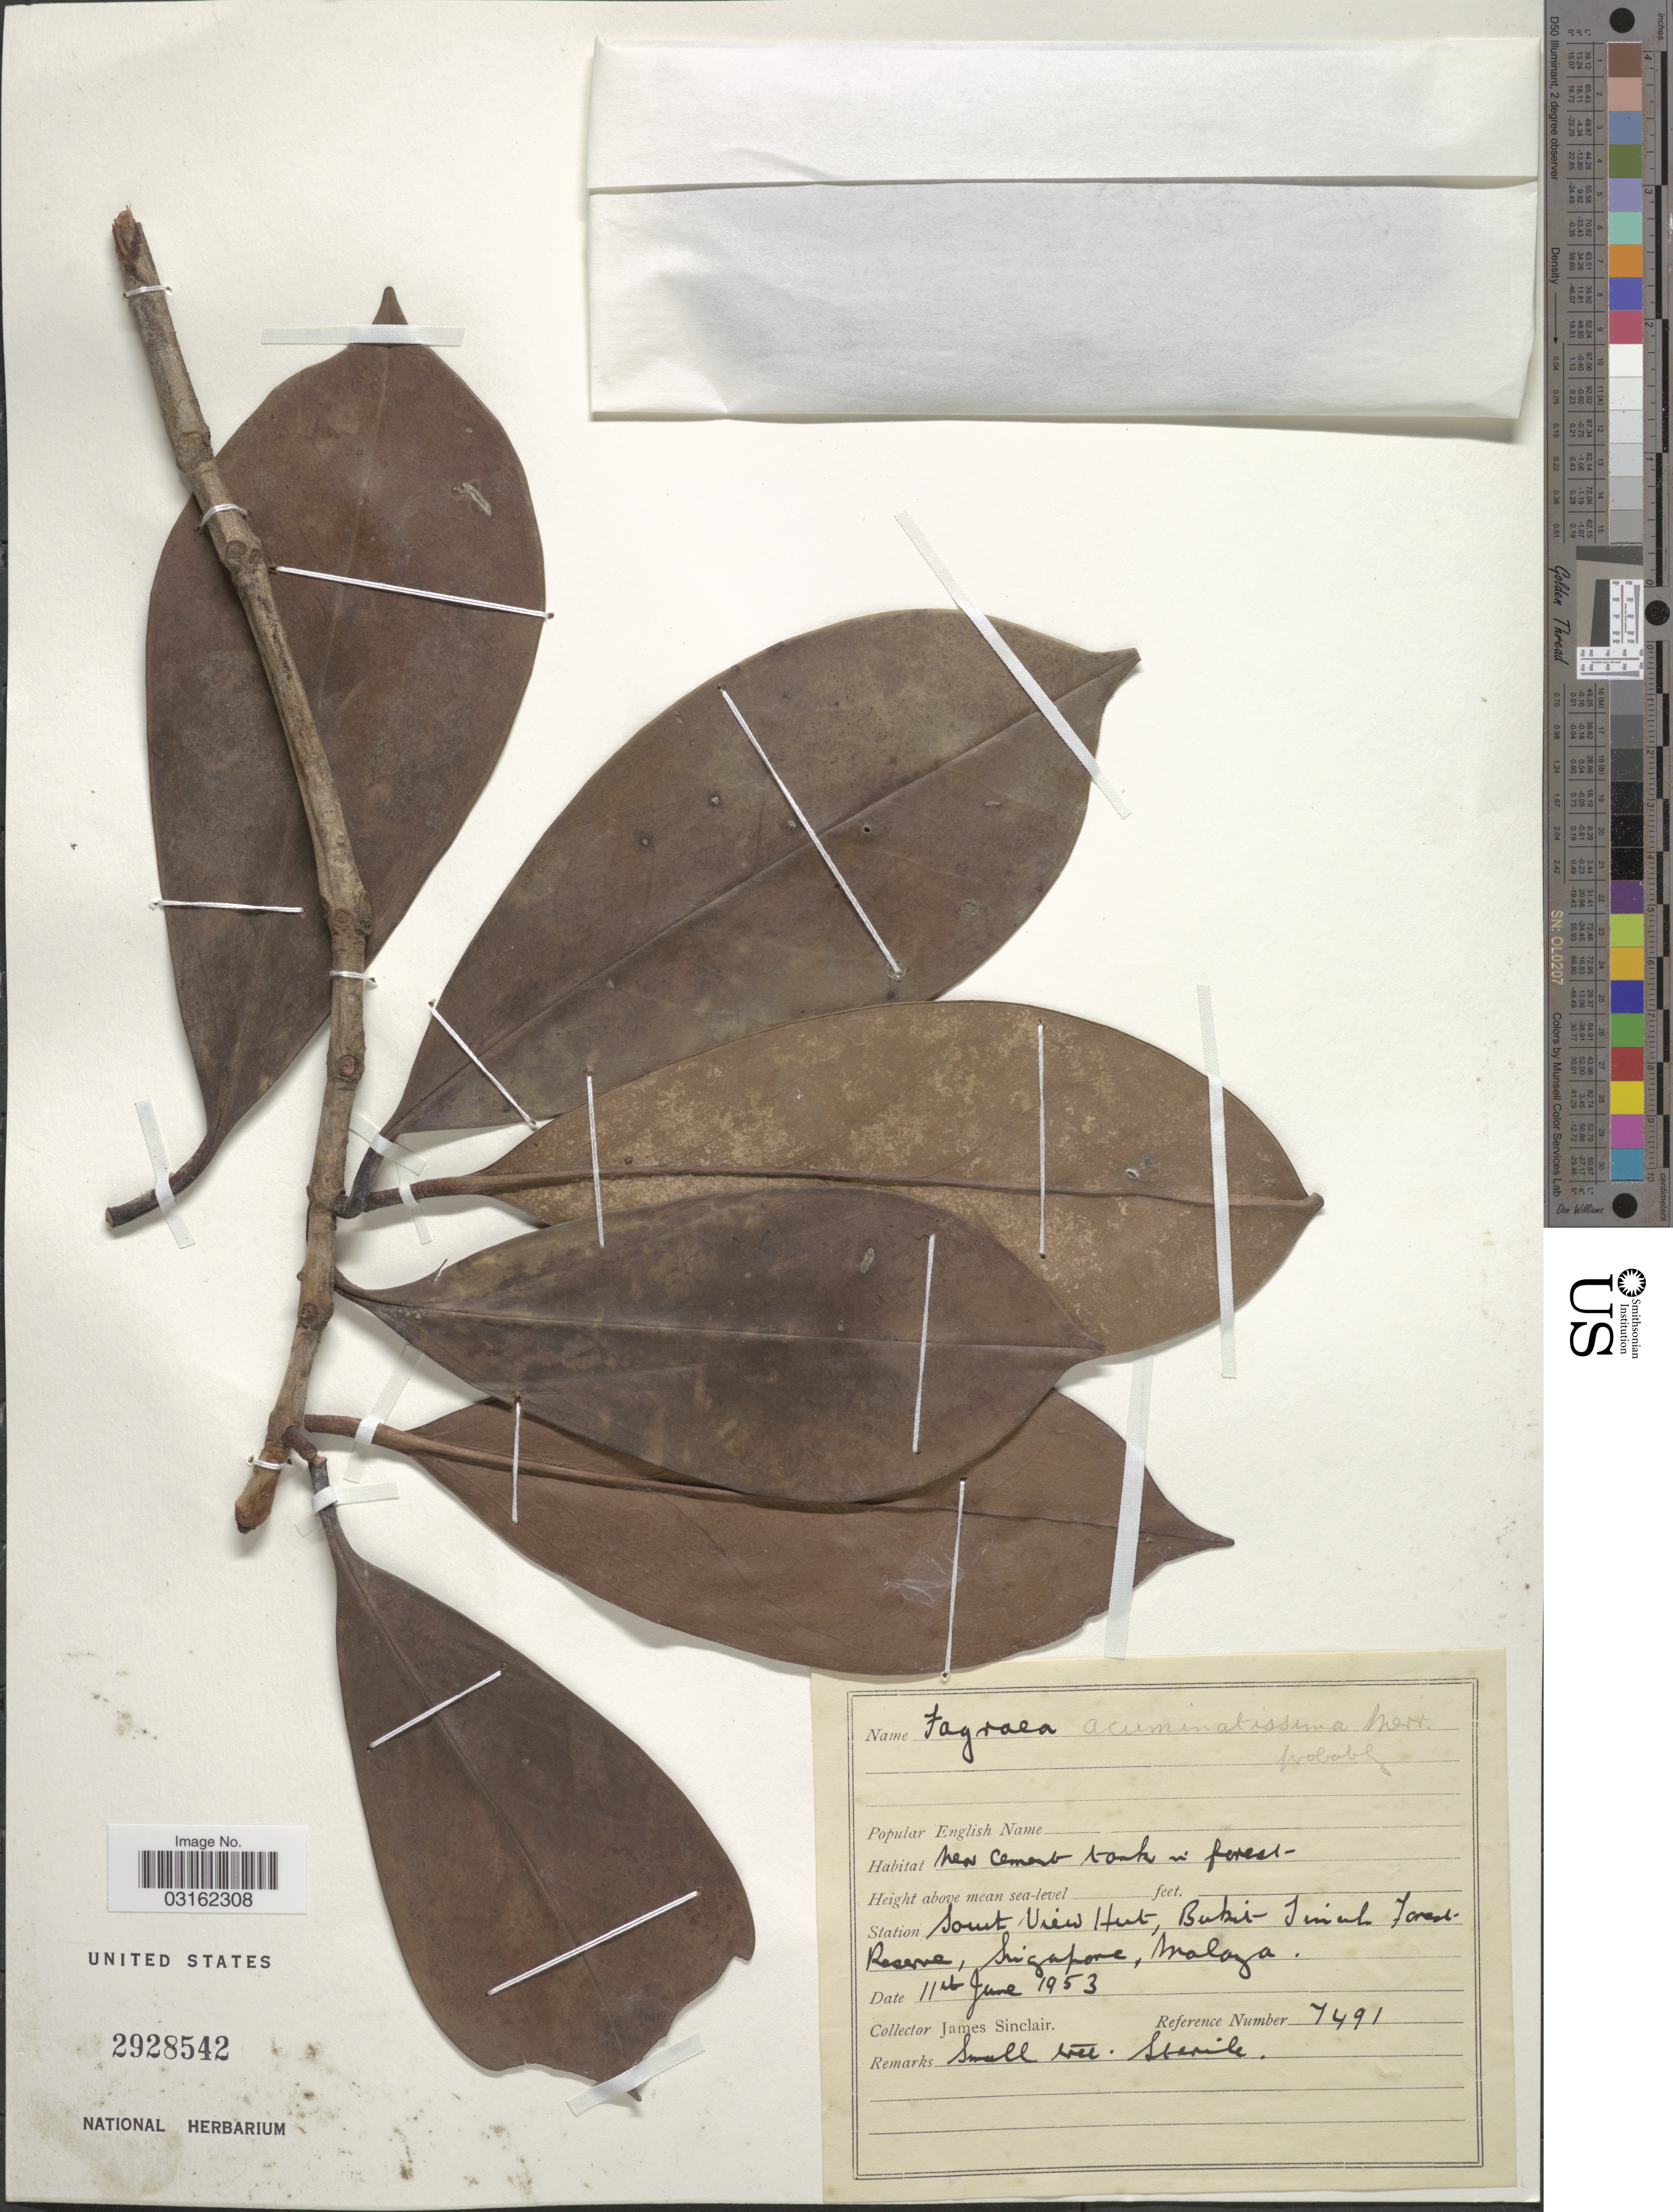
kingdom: Plantae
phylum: Tracheophyta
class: Magnoliopsida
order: Gentianales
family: Gentianaceae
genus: Fagraea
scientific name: Fagraea acuminatissima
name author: Merr.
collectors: J. Sinclair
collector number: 7491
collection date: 1953-06-11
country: Singapore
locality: Station South View Hut, Bukit-Timah Forest Reserve, Singapore, Malaya.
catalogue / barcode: US 2928542